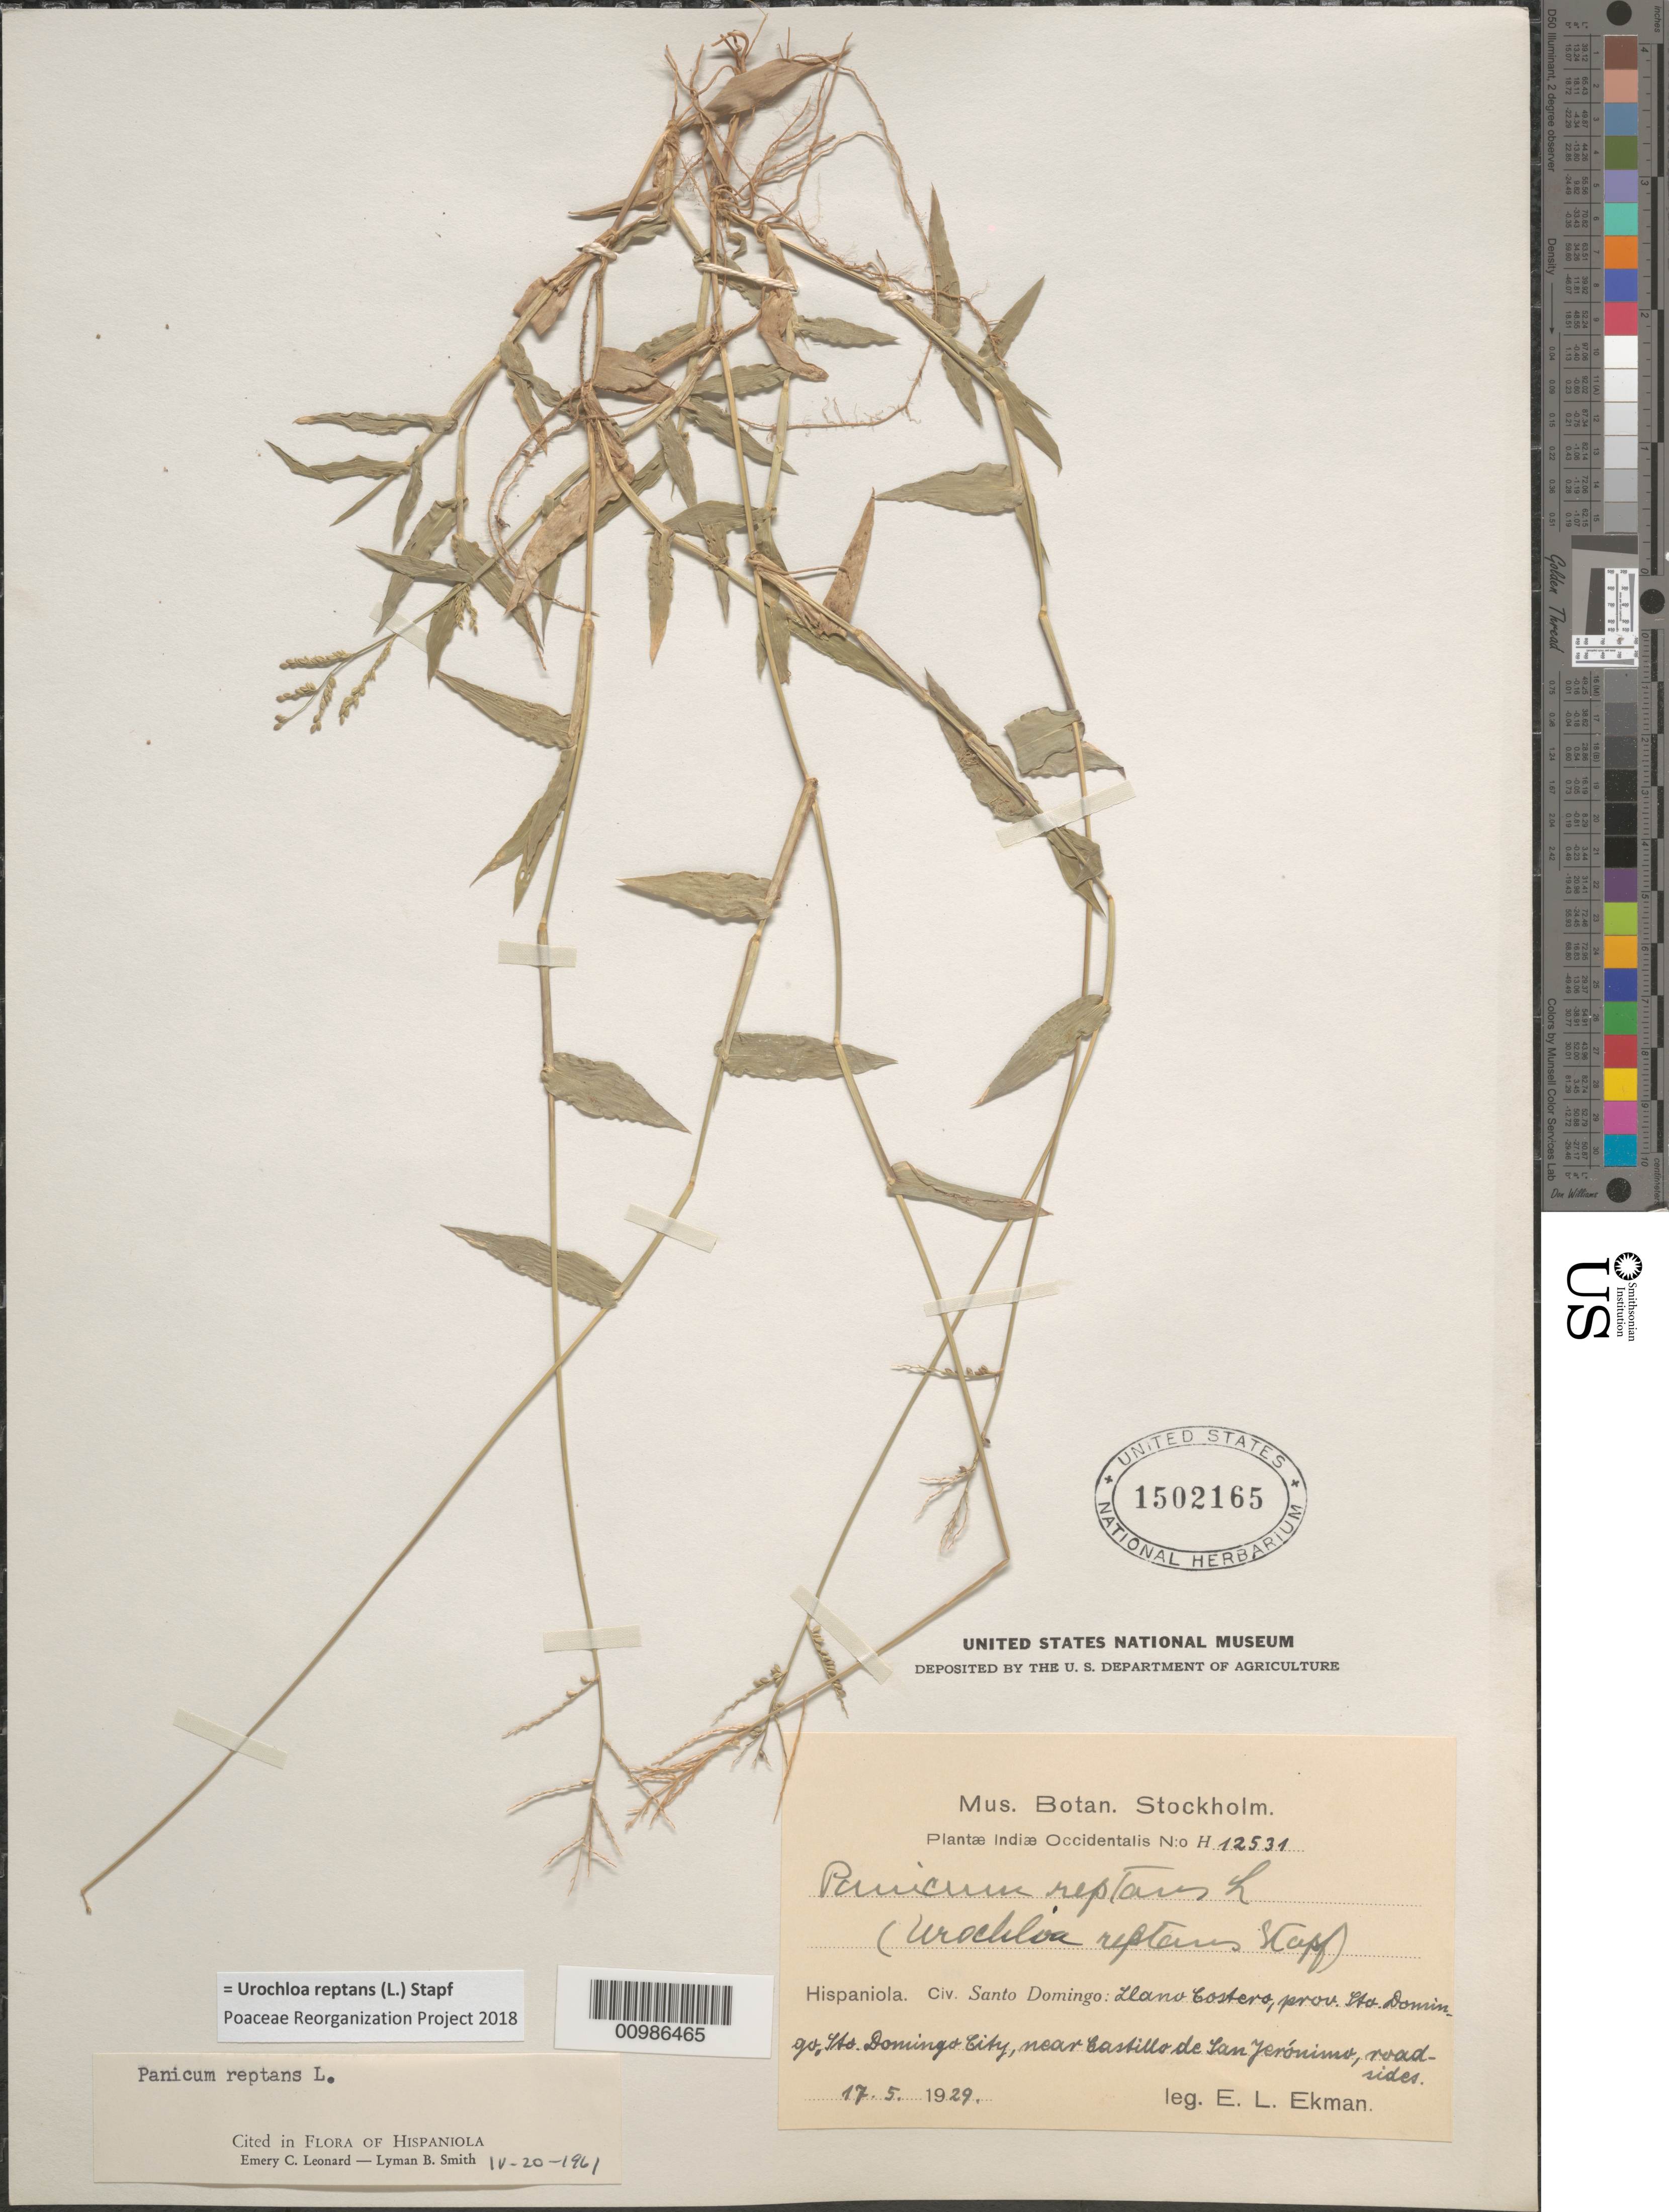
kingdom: Plantae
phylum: Tracheophyta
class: Liliopsida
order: Poales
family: Poaceae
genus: Brachiaria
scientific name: Brachiaria reptans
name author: (L.) C.E. Hubb. & C.A. Gardner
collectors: E. L. Ekman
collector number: H 12531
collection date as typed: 17 May 1929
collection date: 1929-05-17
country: Dominican Republic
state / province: Distrito Nacional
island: Hispaniola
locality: Llano Costero, Santo Domingo City, near Castillo de San Jeronimo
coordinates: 0 N, 0 E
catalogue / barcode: US 1502165